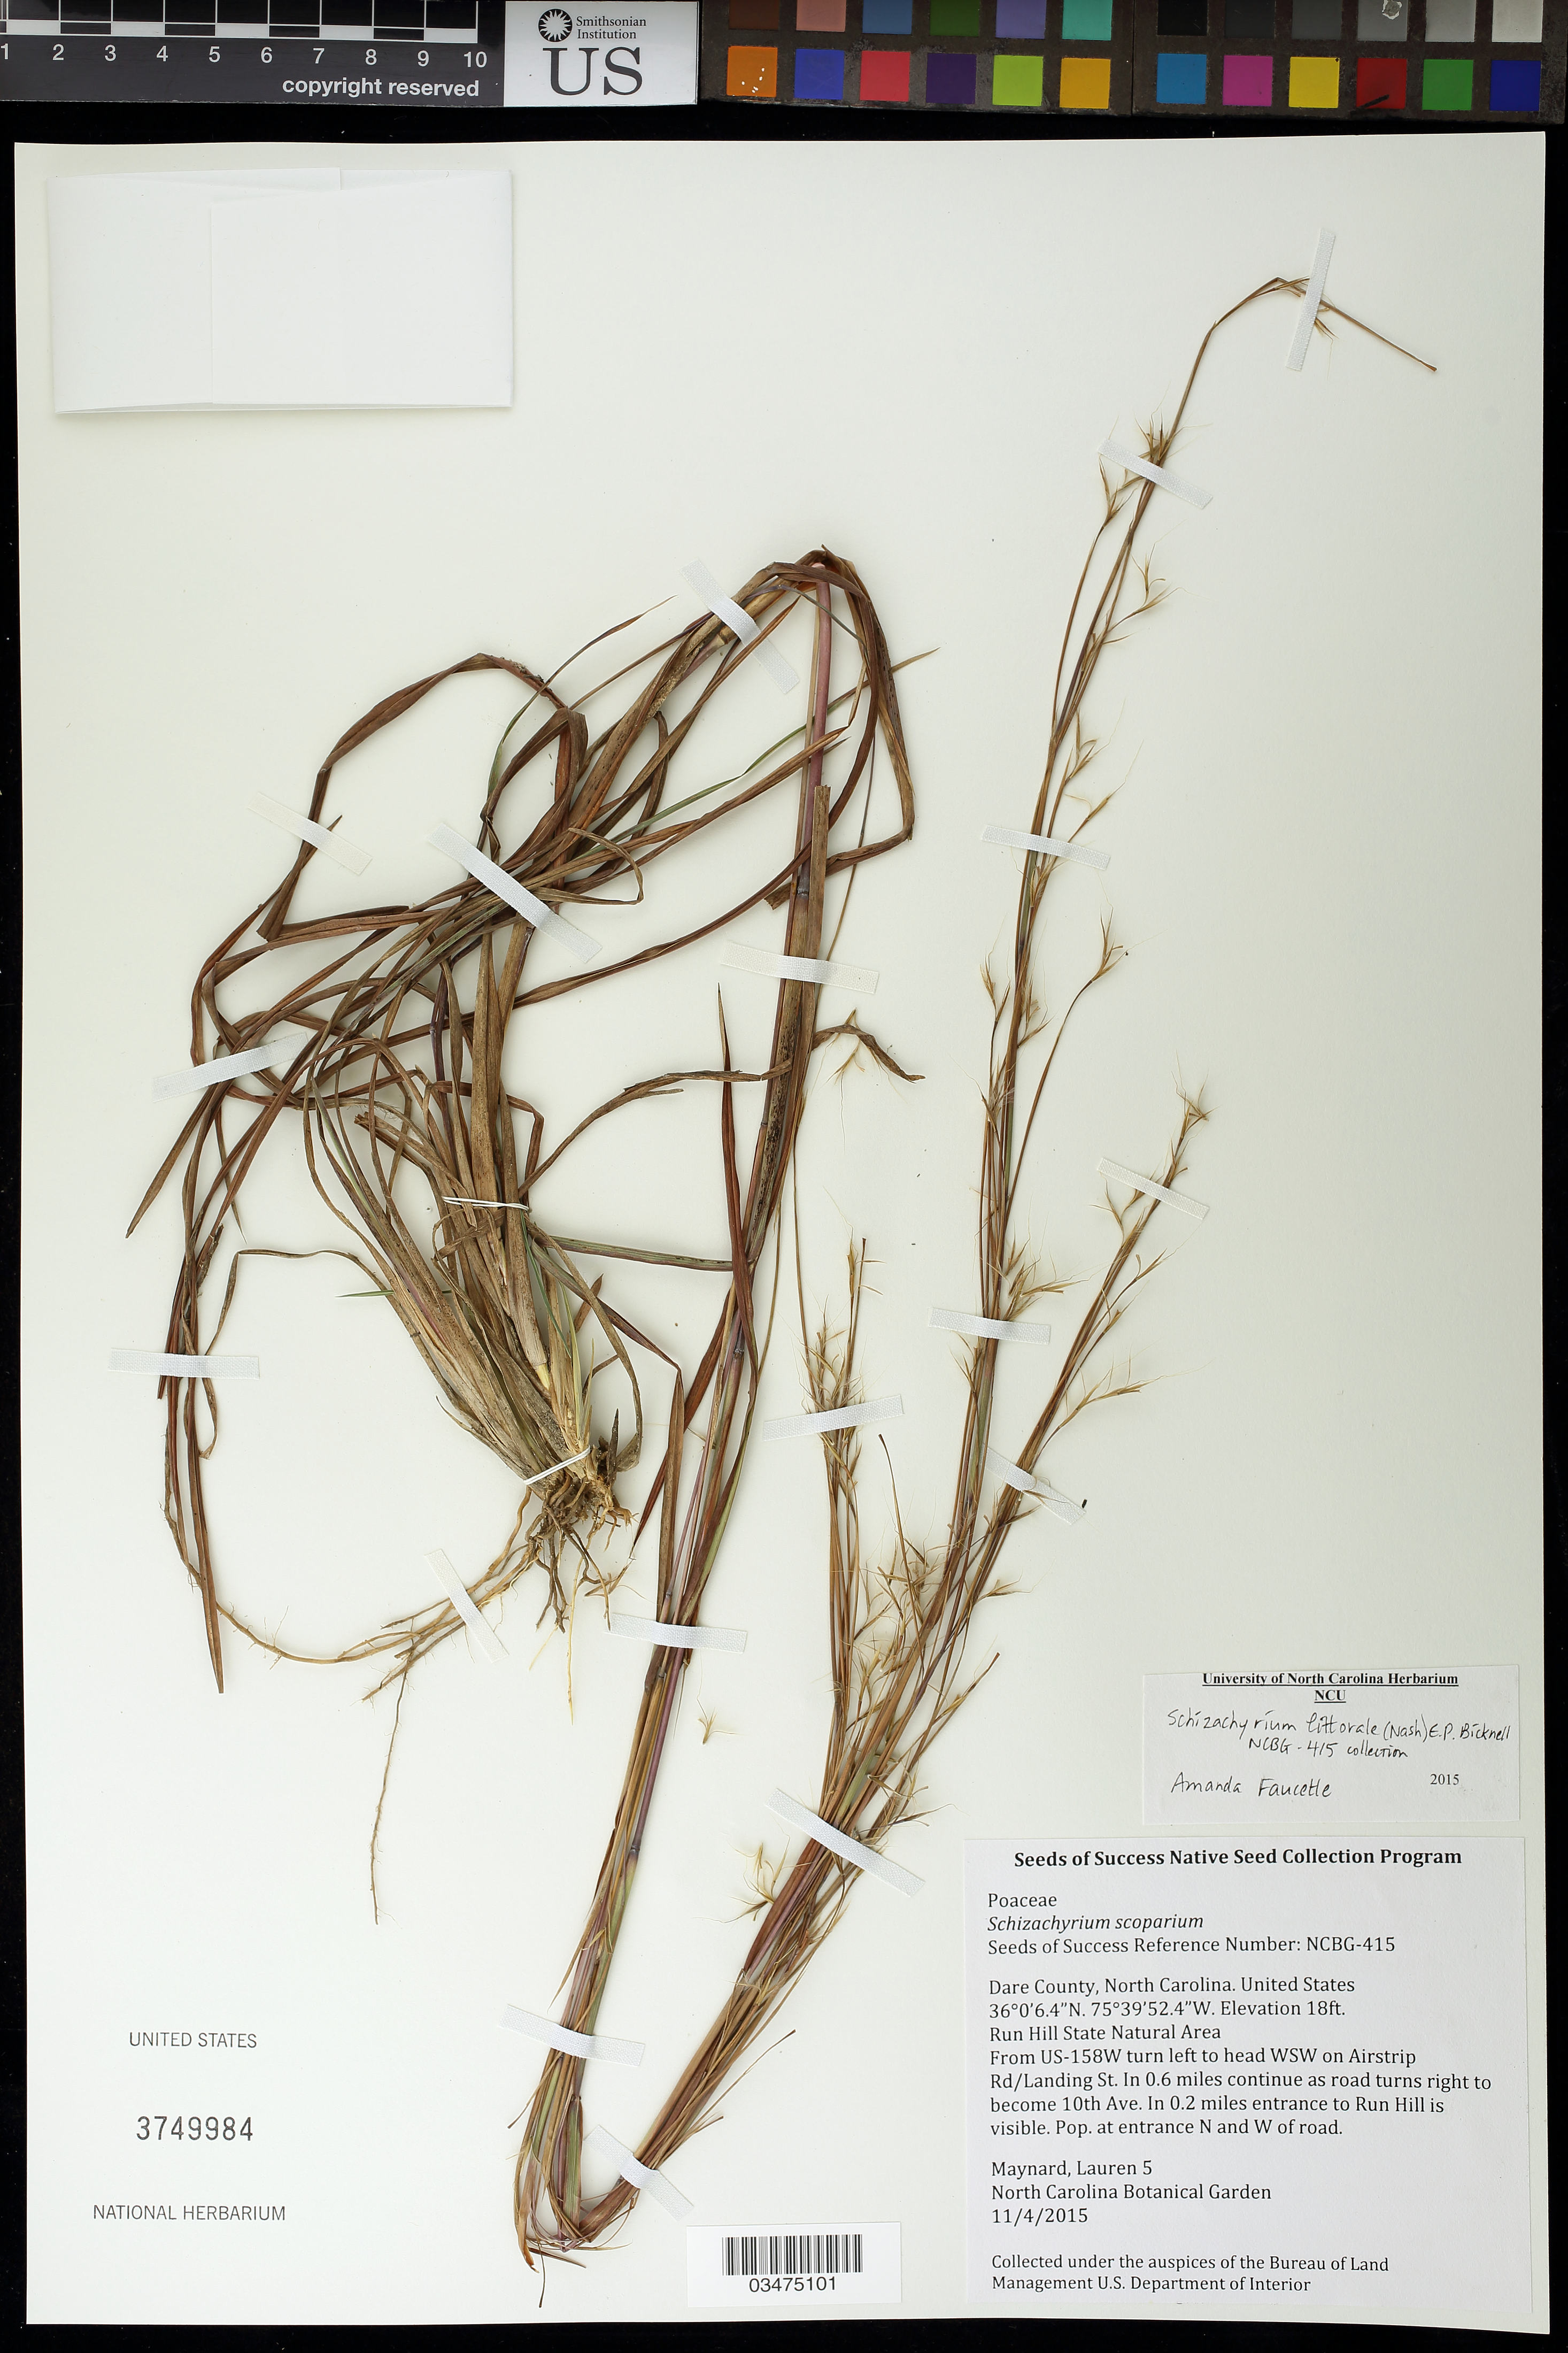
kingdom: Plantae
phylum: Tracheophyta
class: Liliopsida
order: Poales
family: Poaceae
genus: Schizachyrium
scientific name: Schizachyrium littorale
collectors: L. Maynard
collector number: NCBG-415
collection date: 2015-11-04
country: United States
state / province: North Carolina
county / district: Dare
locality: Run Hill State Natural Area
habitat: Interdune flat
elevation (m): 5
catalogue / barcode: US 3749984